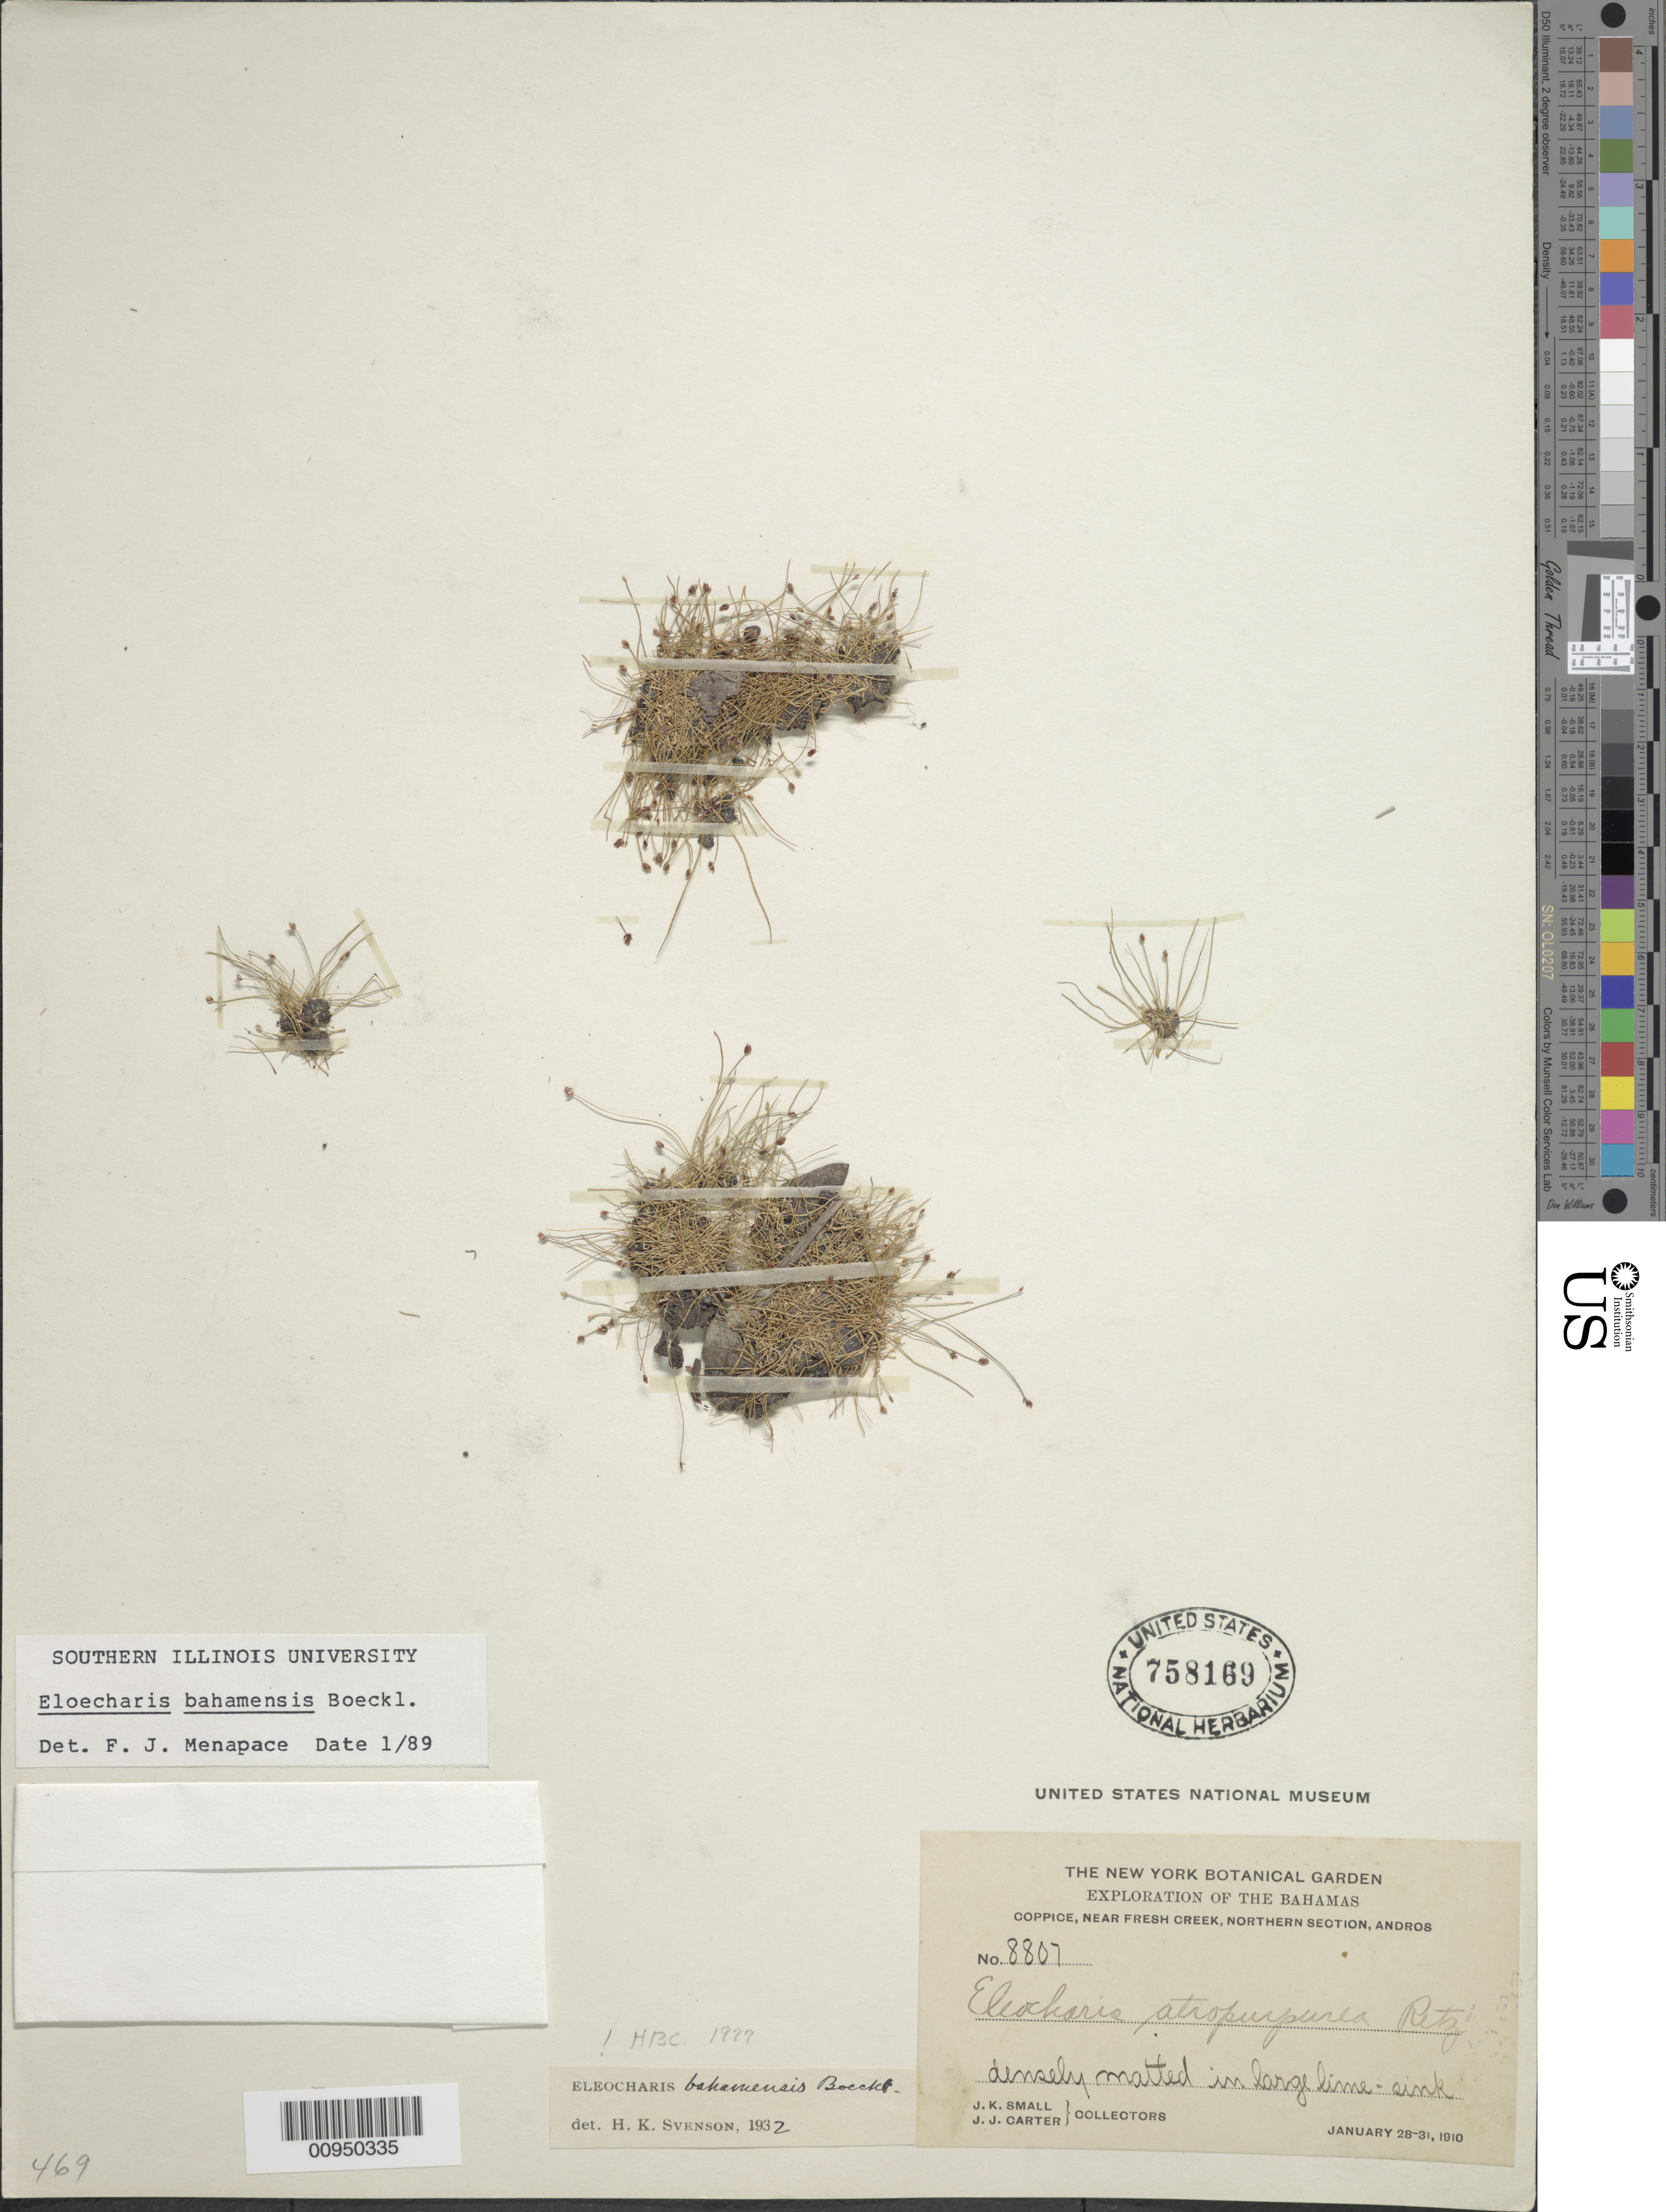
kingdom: Plantae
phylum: Tracheophyta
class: Liliopsida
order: Poales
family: Cyperaceae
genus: Eleocharis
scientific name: Eleocharis bahamensis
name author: Boeckeler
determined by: Menapace, F. J.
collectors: J. K. Small & J. J. Carter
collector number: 8807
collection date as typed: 28 Jan 1910 to 31 Jan 1910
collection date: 1910-01-28/1910-01-31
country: Bahamas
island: Andros Island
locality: Near Fresh Creek, northern section, Andros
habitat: Coppice in large-lime sink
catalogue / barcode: US 758169